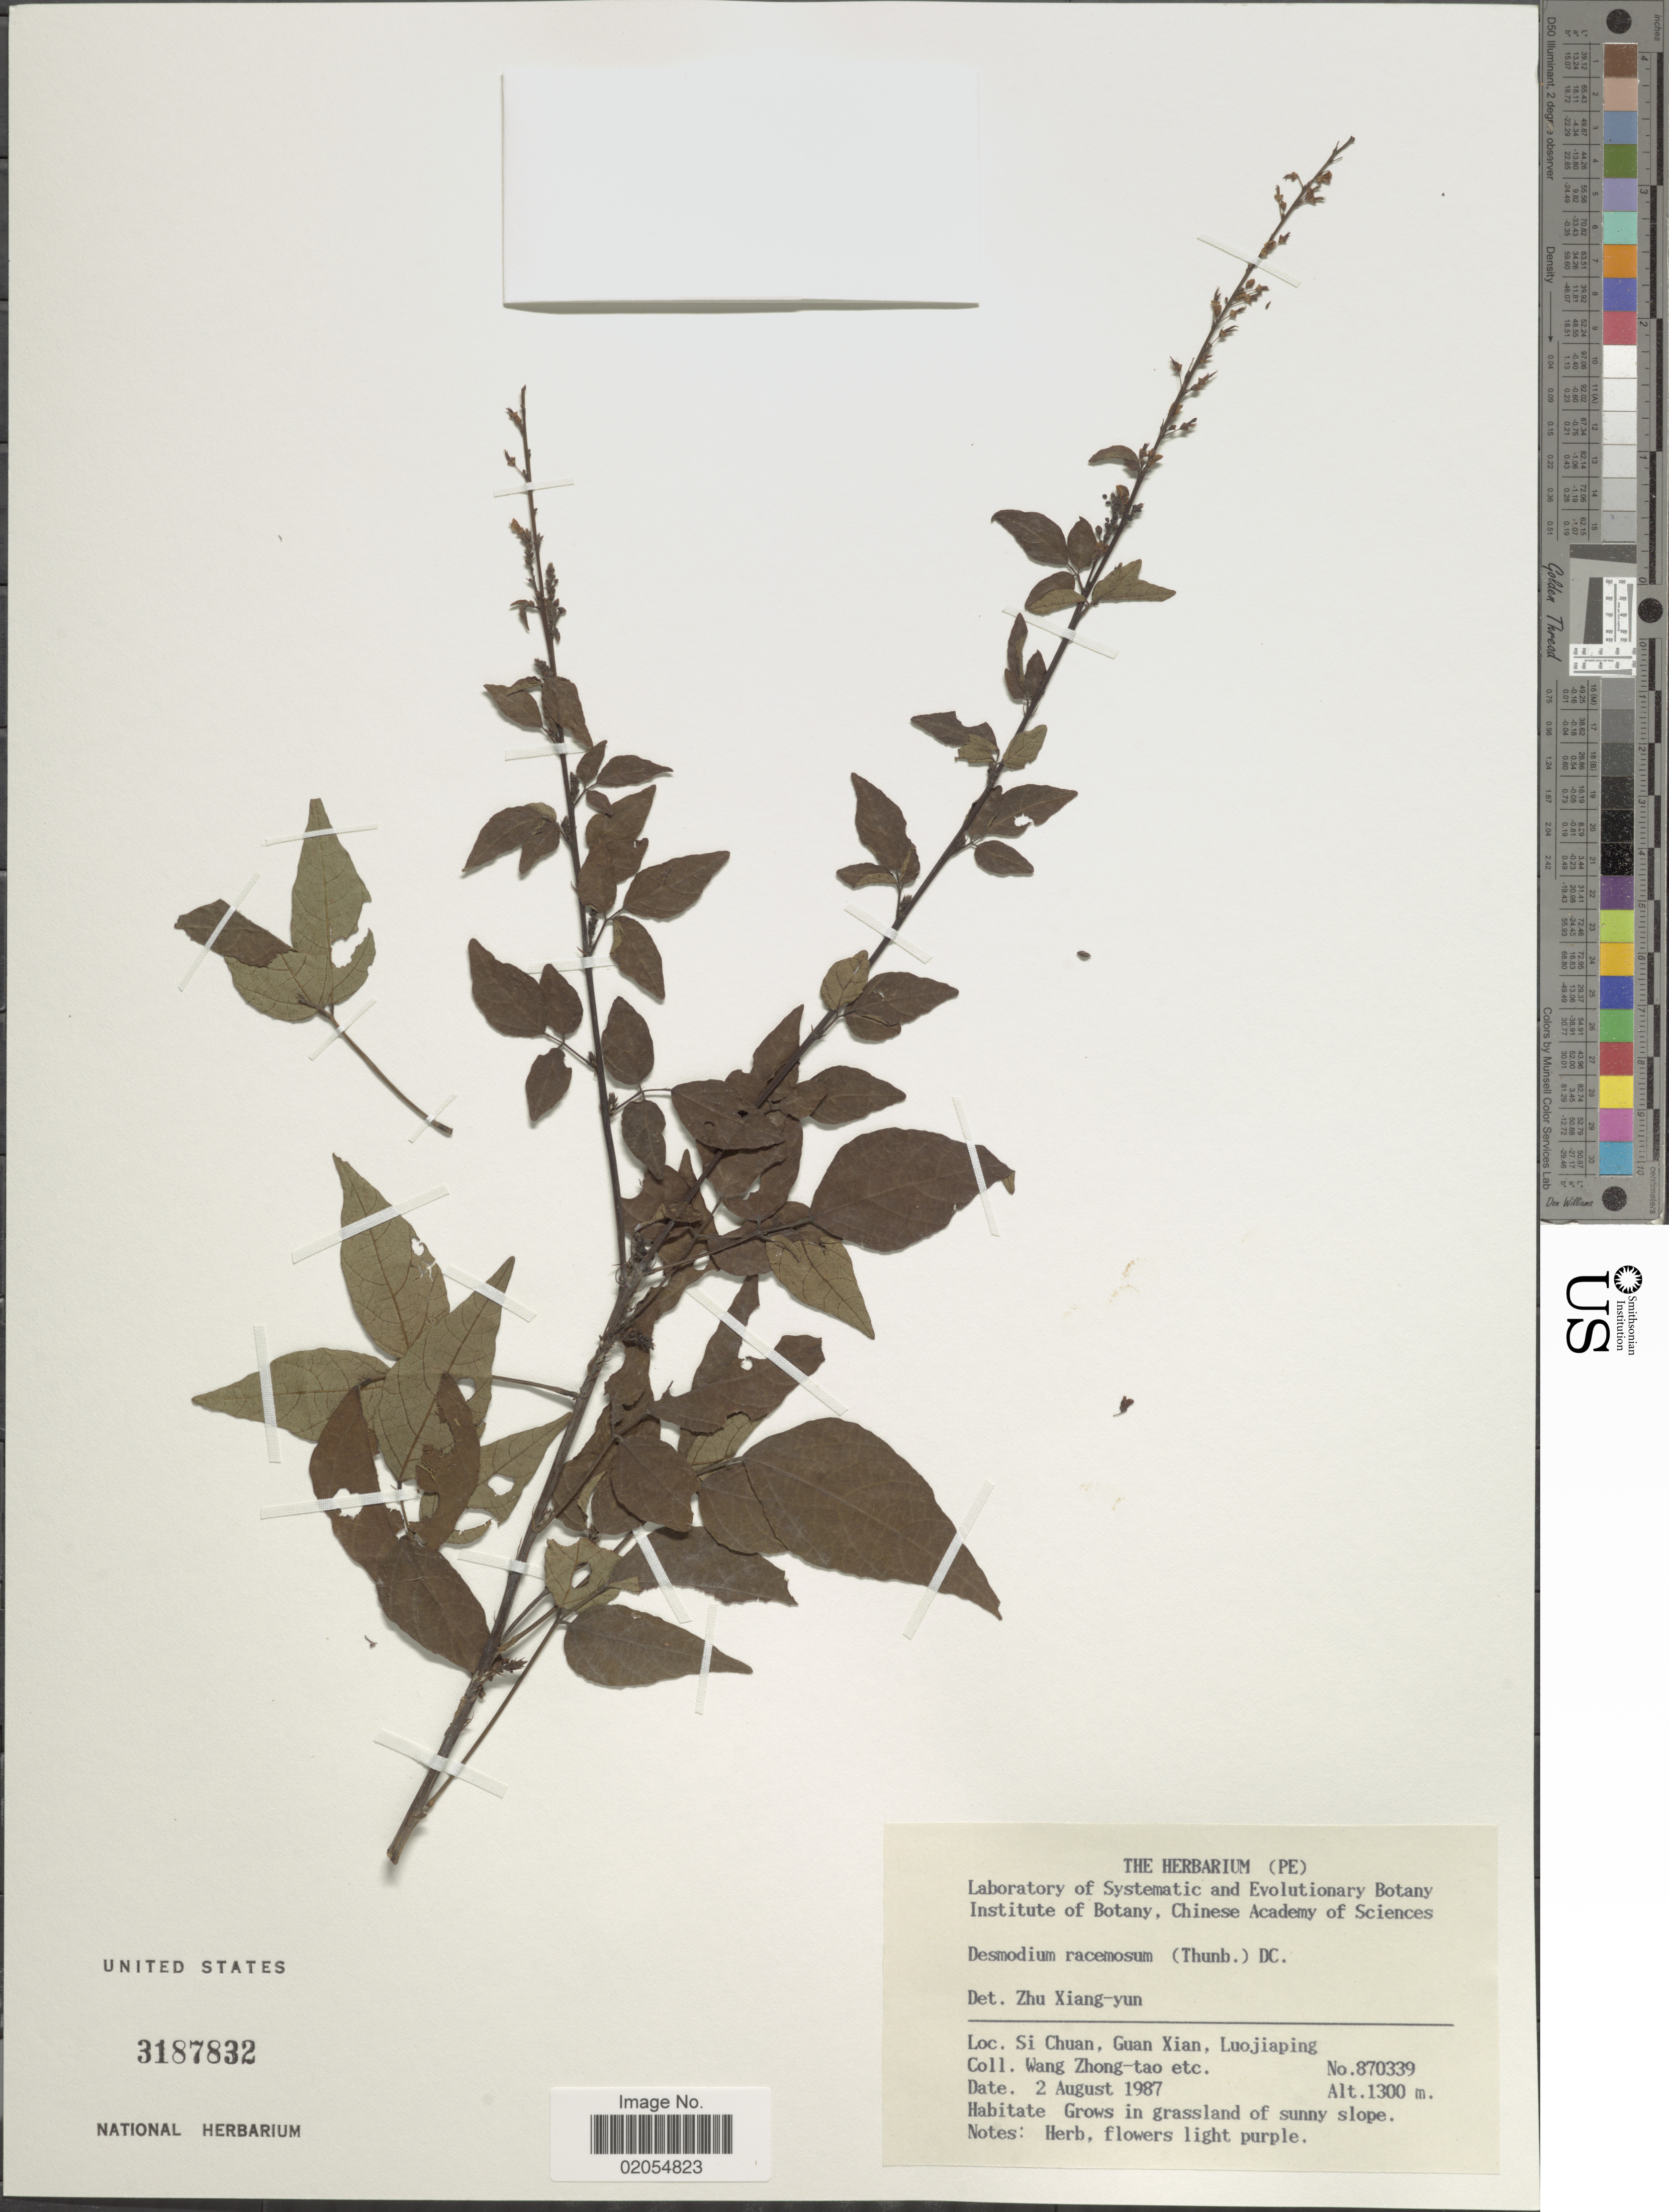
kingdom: Plantae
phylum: Tracheophyta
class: Magnoliopsida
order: Fabales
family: Fabaceae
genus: Hylodesmum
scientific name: Hylodesmum podocarpum subsp. oxyphyllum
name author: (DC.) H. Ohashi & R.R. Mill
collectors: et al.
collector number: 870339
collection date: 1987-08-02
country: China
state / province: Sichuan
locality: Si Chuan, Guan Xian, Luojiaping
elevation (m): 1300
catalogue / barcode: US 3187832